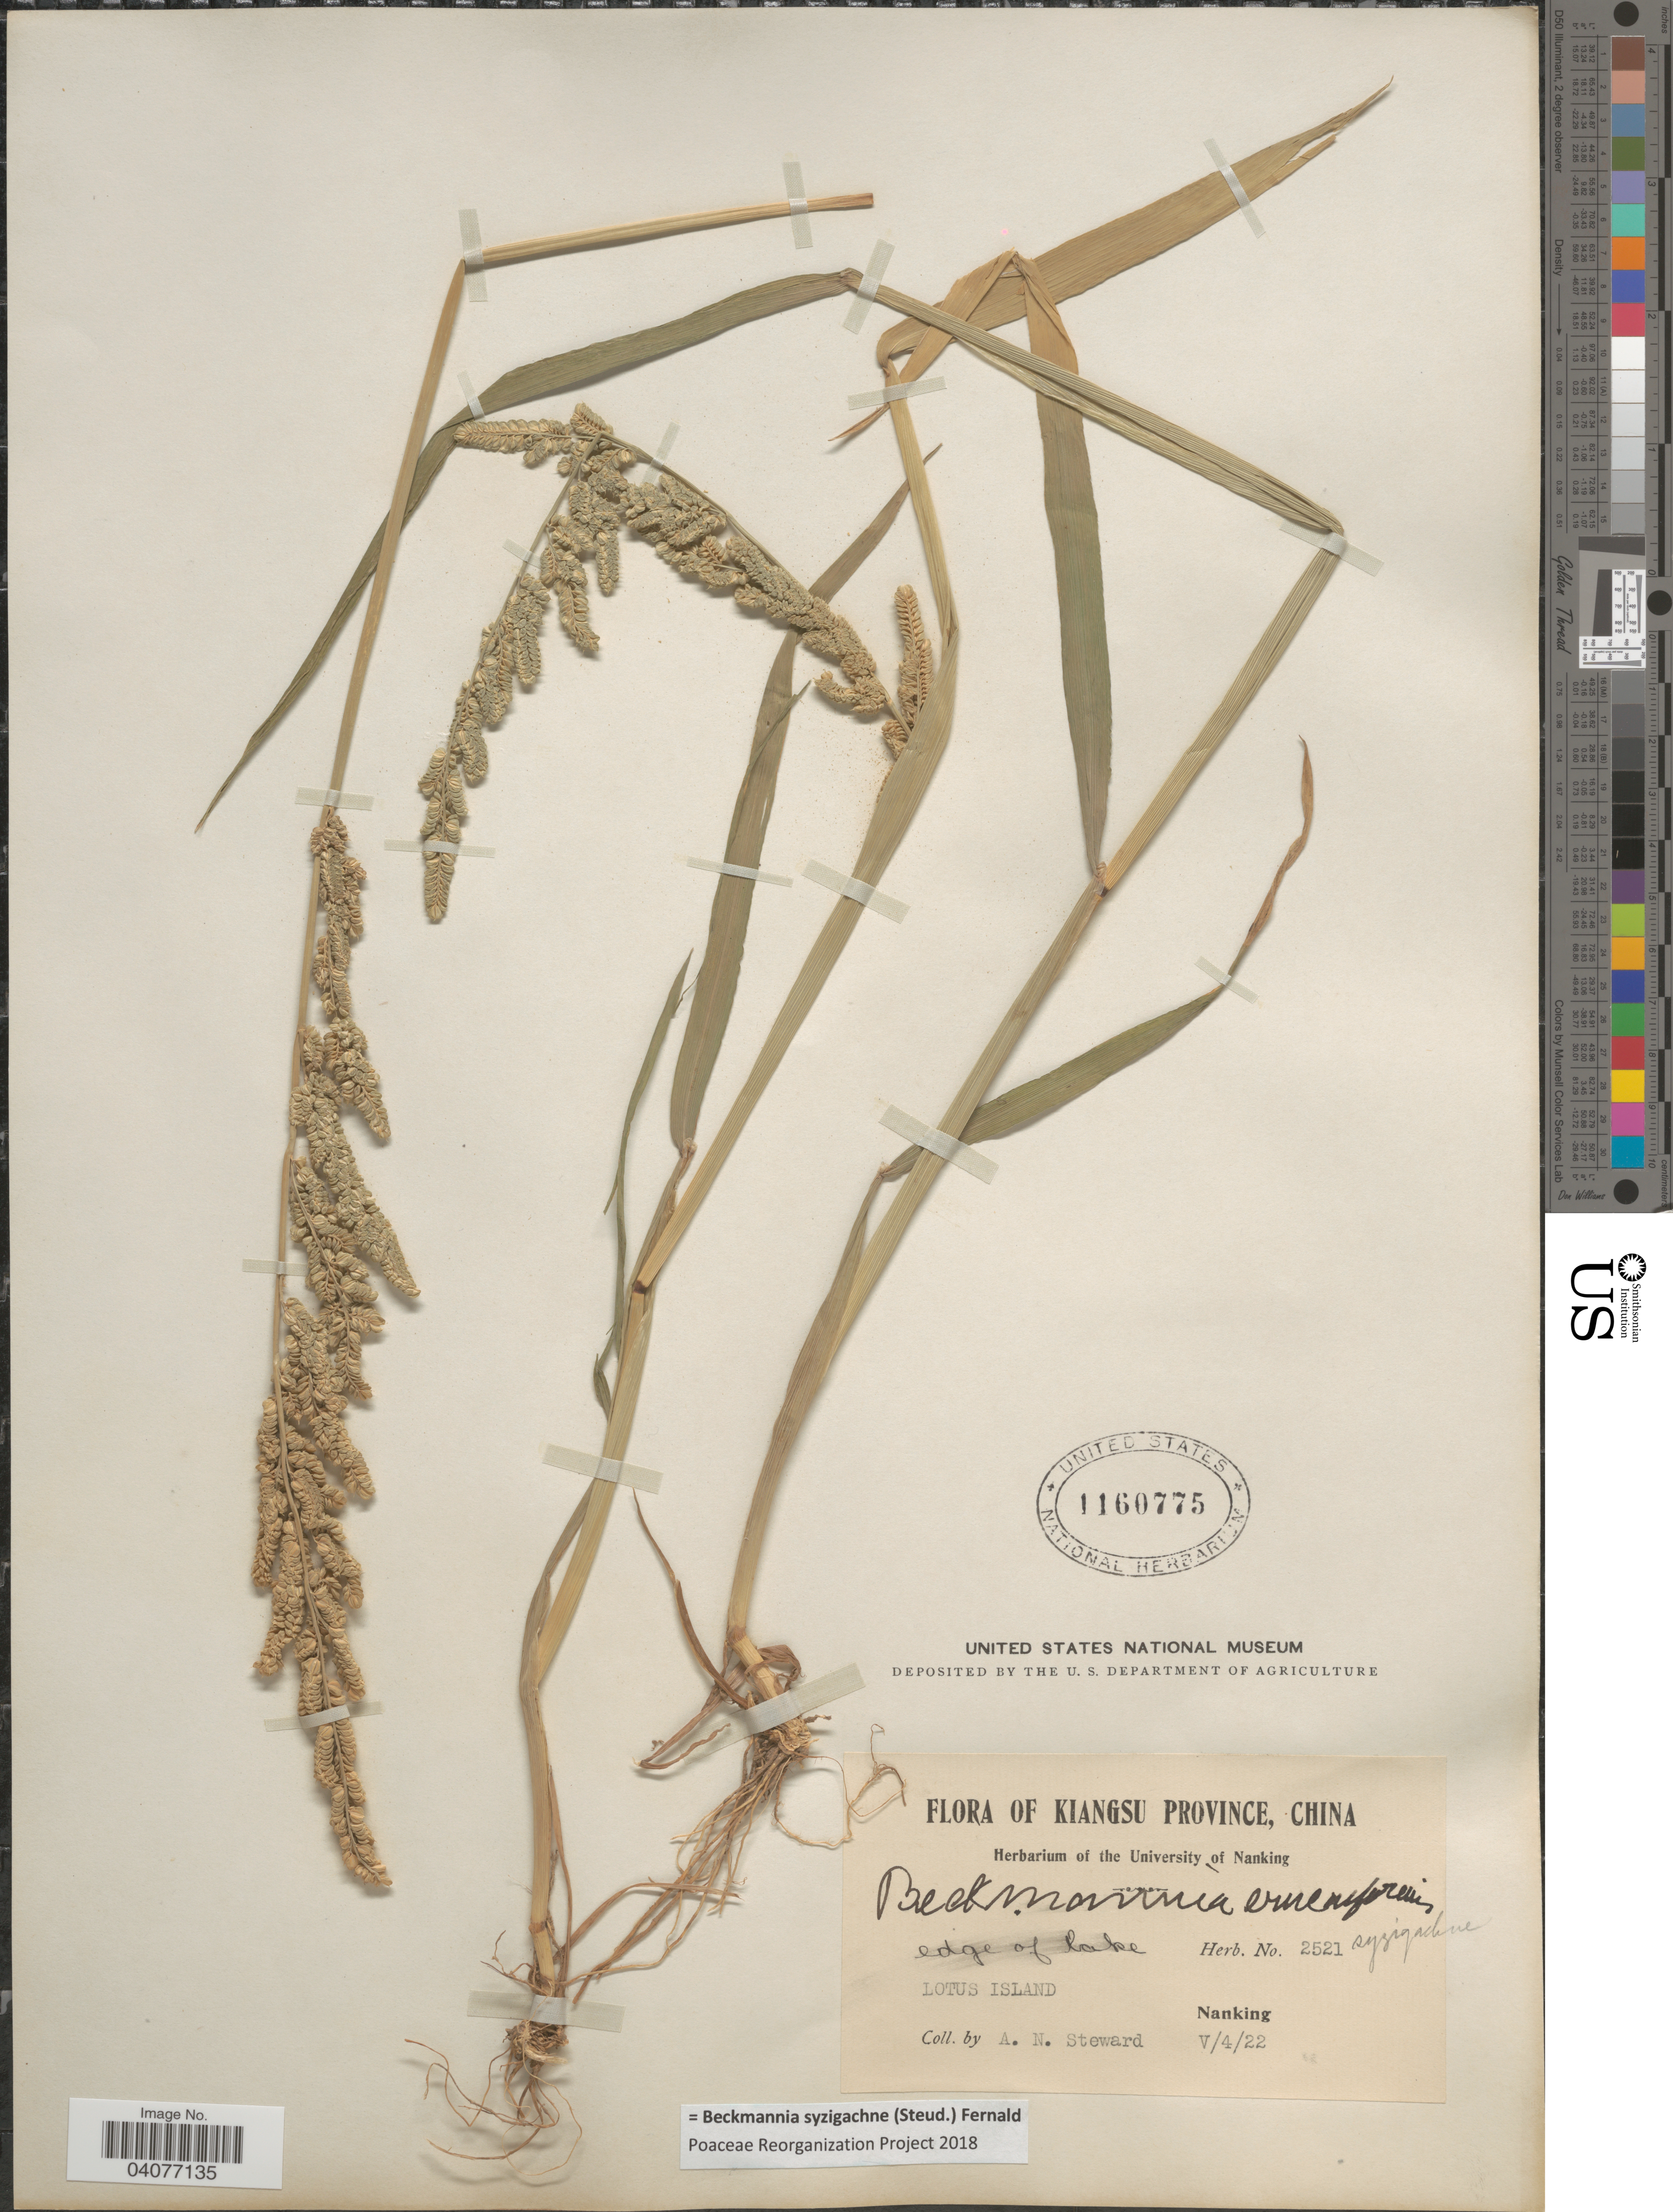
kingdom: Plantae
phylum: Tracheophyta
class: Liliopsida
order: Poales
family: Poaceae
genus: Beckmannia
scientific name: Beckmannia syzigachne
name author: (Steud.) Fernald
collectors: A. N. Steward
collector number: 2521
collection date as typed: Transcribed d/m/y: 4/5/22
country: China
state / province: Jiangsu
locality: Kiangsu Province.Lotus Island. Nanking.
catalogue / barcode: US 1160775